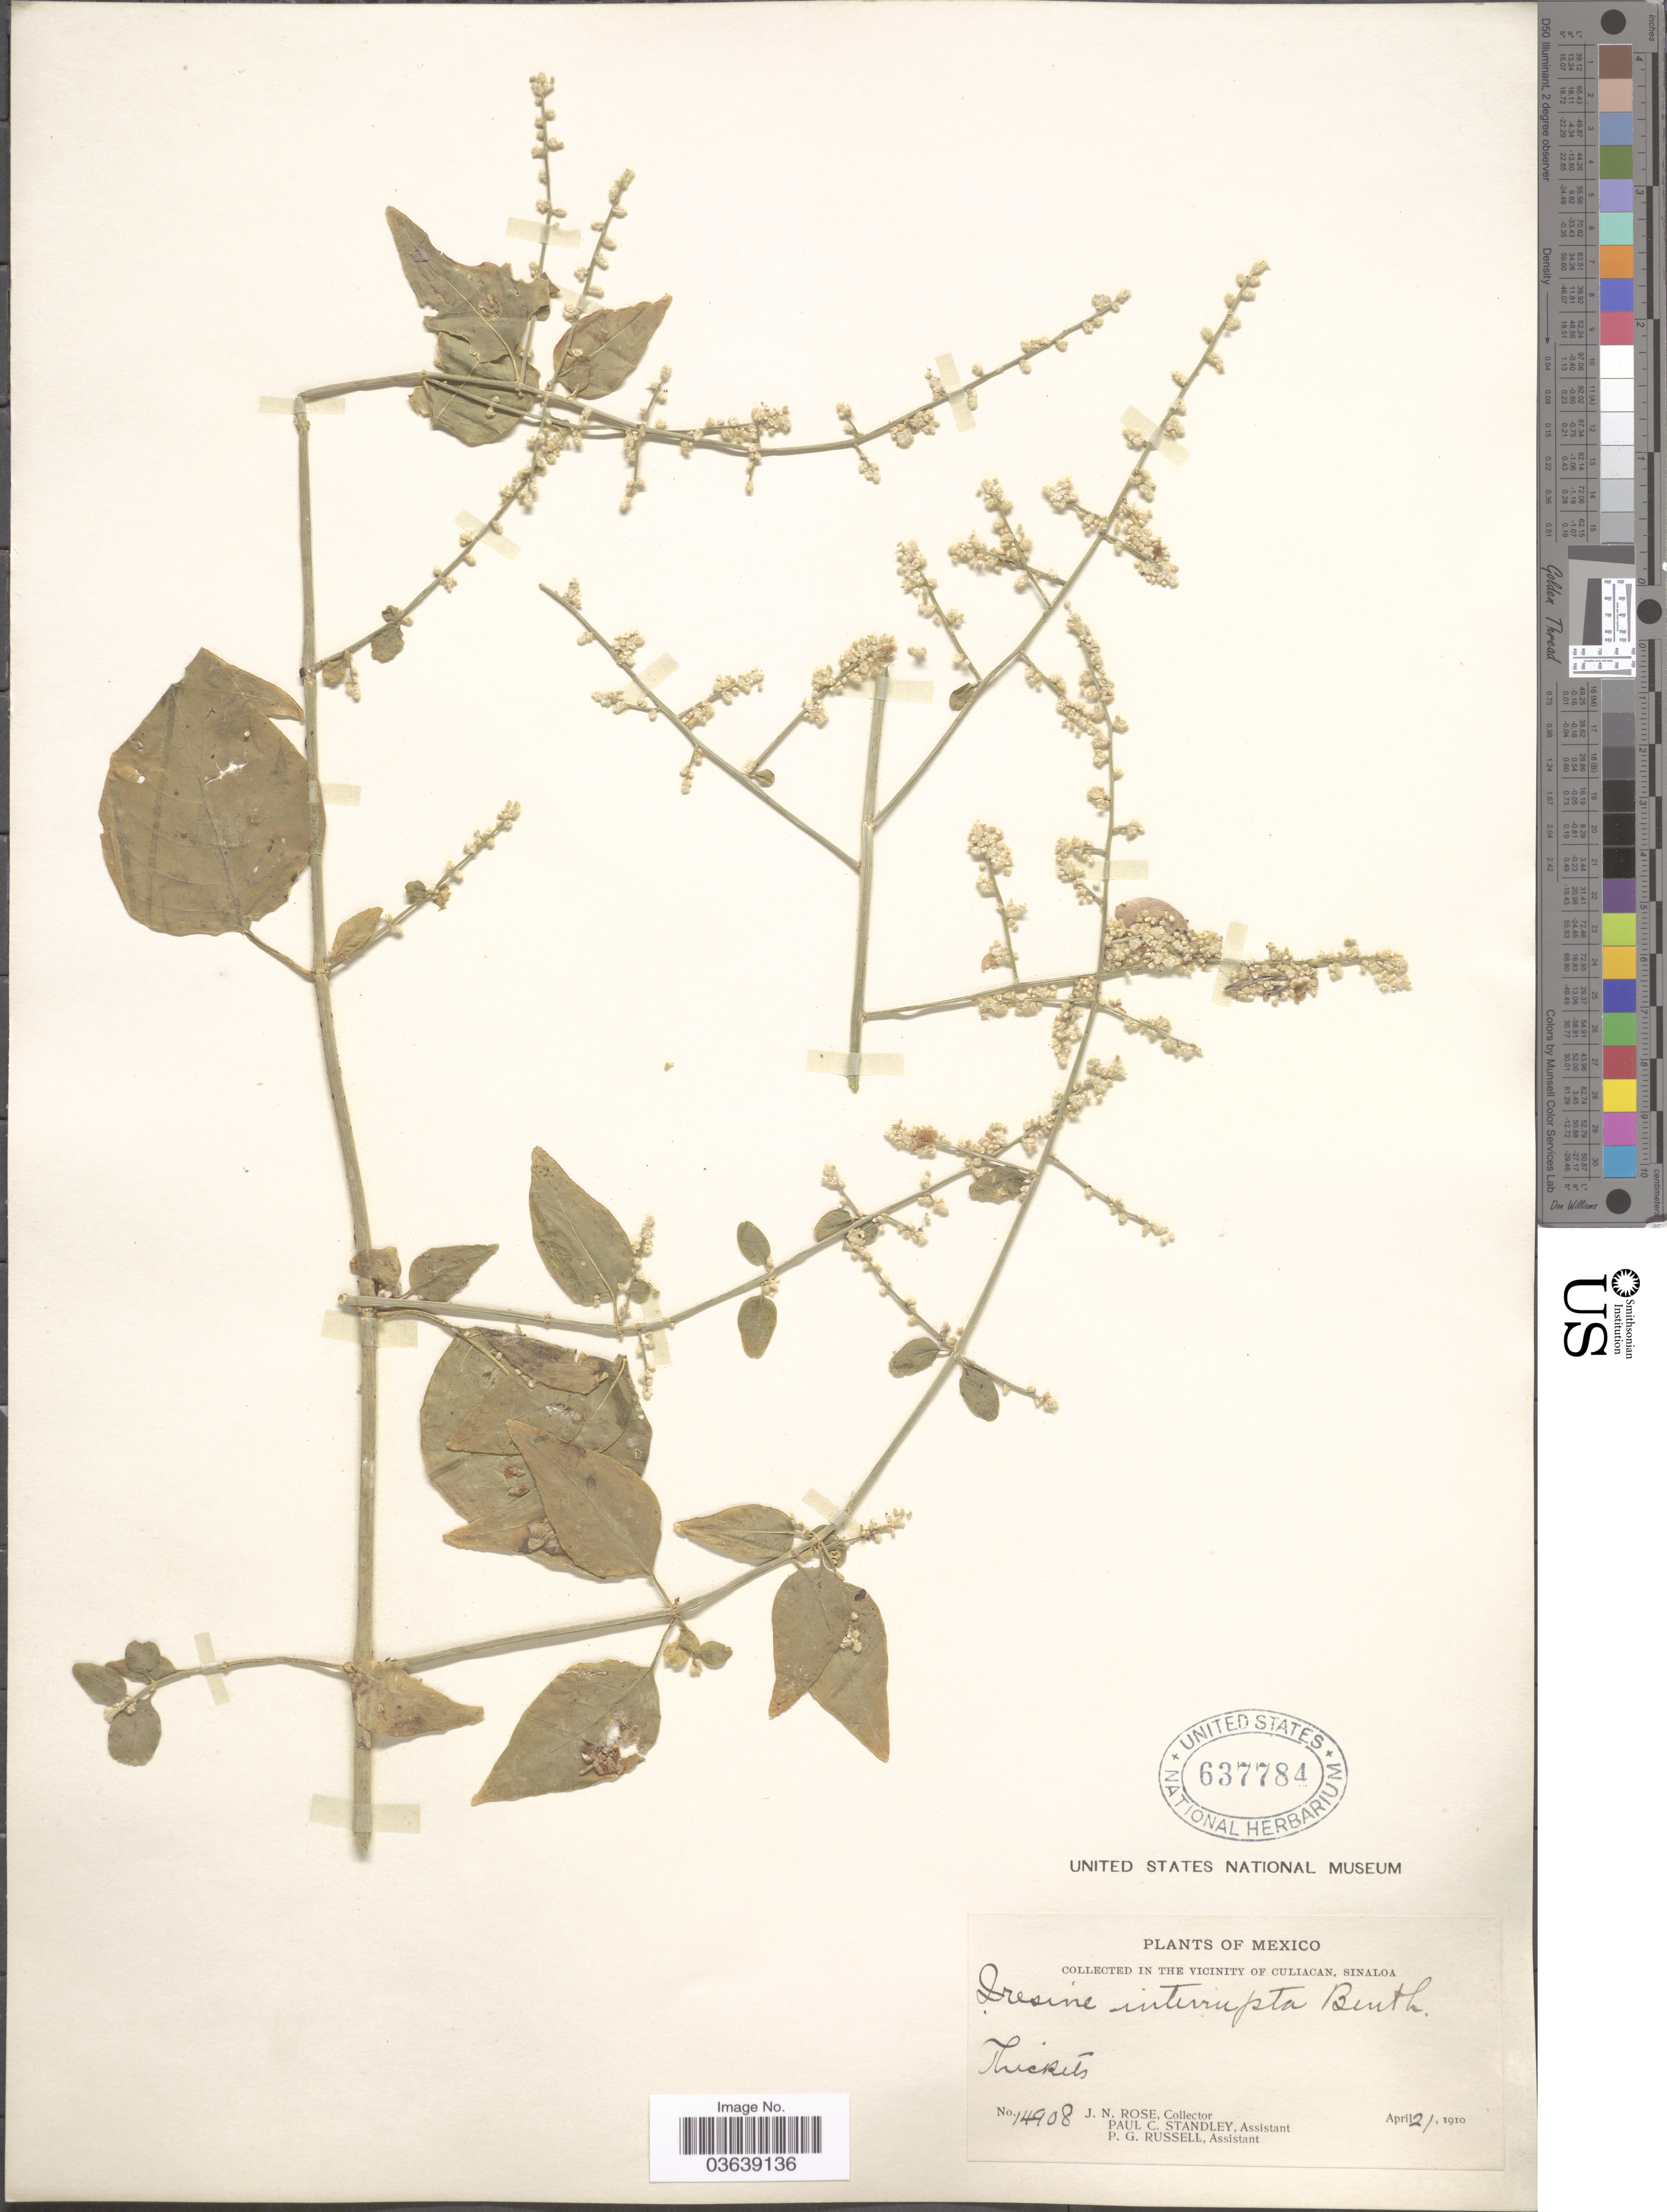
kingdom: Plantae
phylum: Tracheophyta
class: Magnoliopsida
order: Caryophyllales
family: Amaranthaceae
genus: Iresine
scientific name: Iresine interrupta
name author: Benth.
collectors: J. N. Rose, P. C. Standley & P. G. Russell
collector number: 14908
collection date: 1910-04-21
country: Mexico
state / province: Sinaloa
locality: In the vicinity of Culiacan.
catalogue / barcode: US 637784